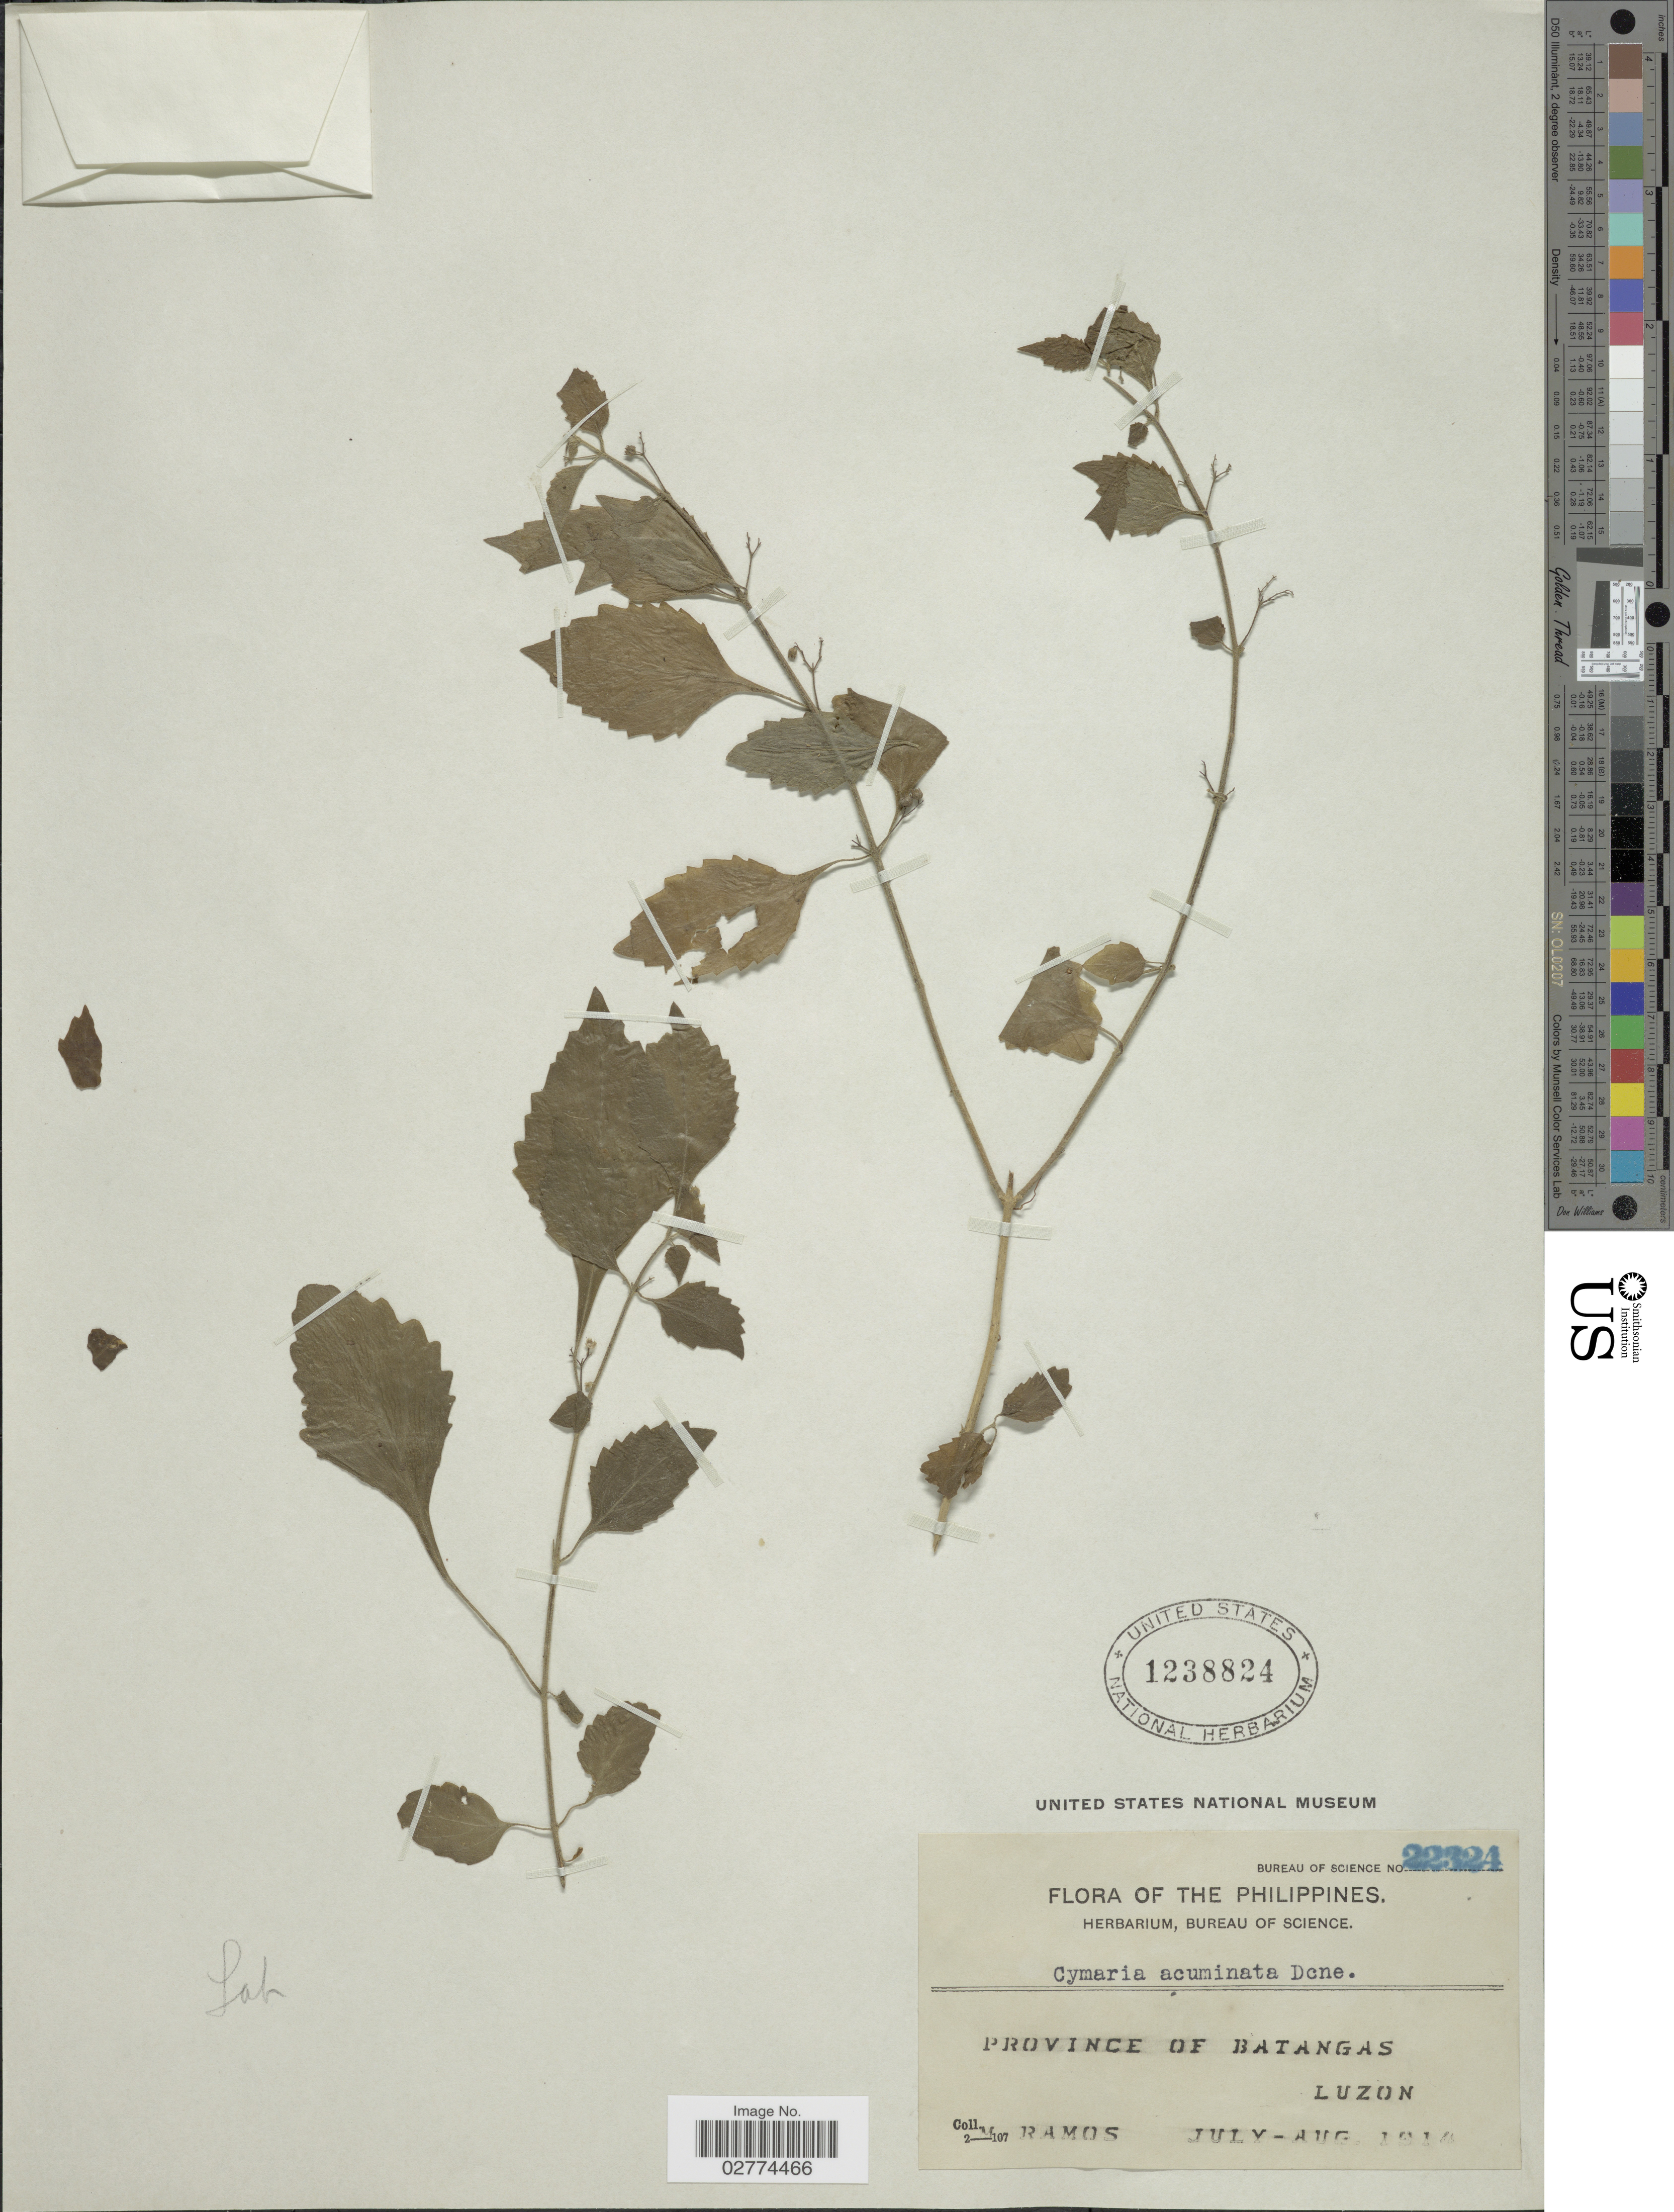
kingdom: Plantae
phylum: Tracheophyta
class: Magnoliopsida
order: Lamiales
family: Lamiaceae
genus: Cymaria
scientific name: Cymaria acuminata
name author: Decne.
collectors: M. Ramos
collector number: Bureau of Science22324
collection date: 1914-07/1914-08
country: Philippines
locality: Province of Batangas, Luzon.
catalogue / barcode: US 1238824